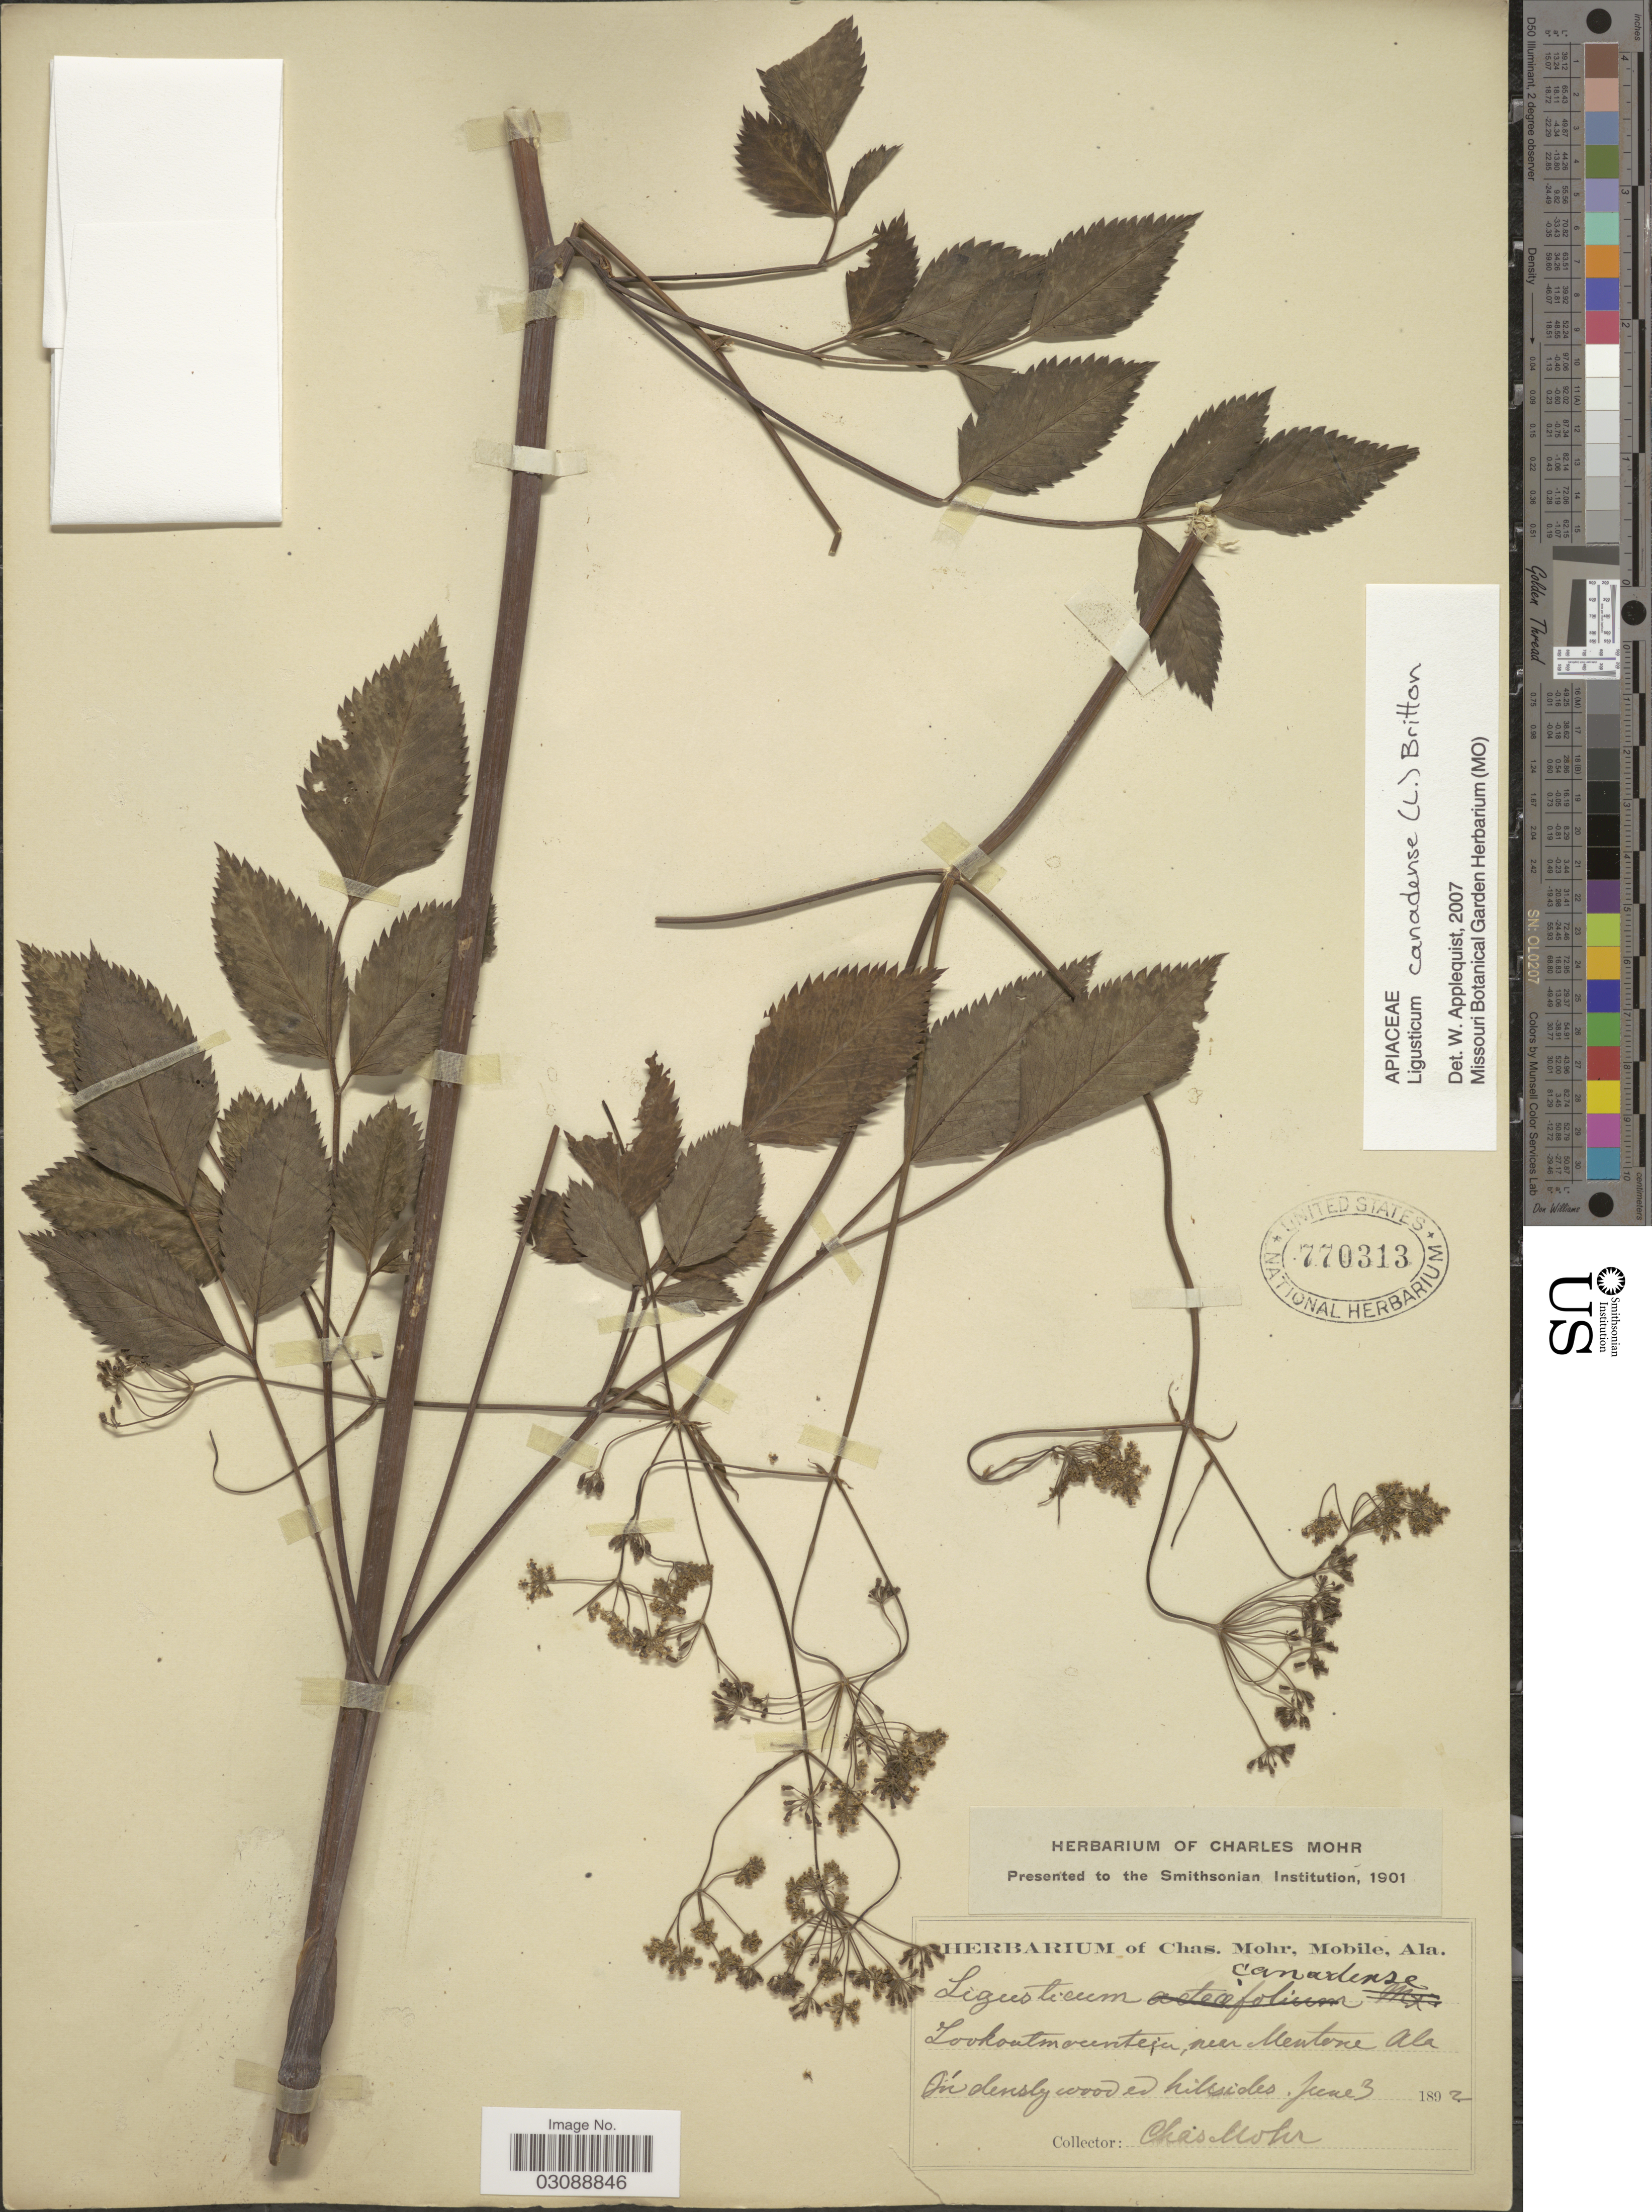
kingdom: Plantae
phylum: Tracheophyta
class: Magnoliopsida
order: Apiales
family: Apiaceae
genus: Ligusticum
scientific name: Ligusticum canadense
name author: (L.) Britton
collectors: Mohr, C. T. (herbarium)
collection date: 1892-06-03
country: United States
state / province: Alabama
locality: Lookout Mountain, near Mentone.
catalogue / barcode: US 770313